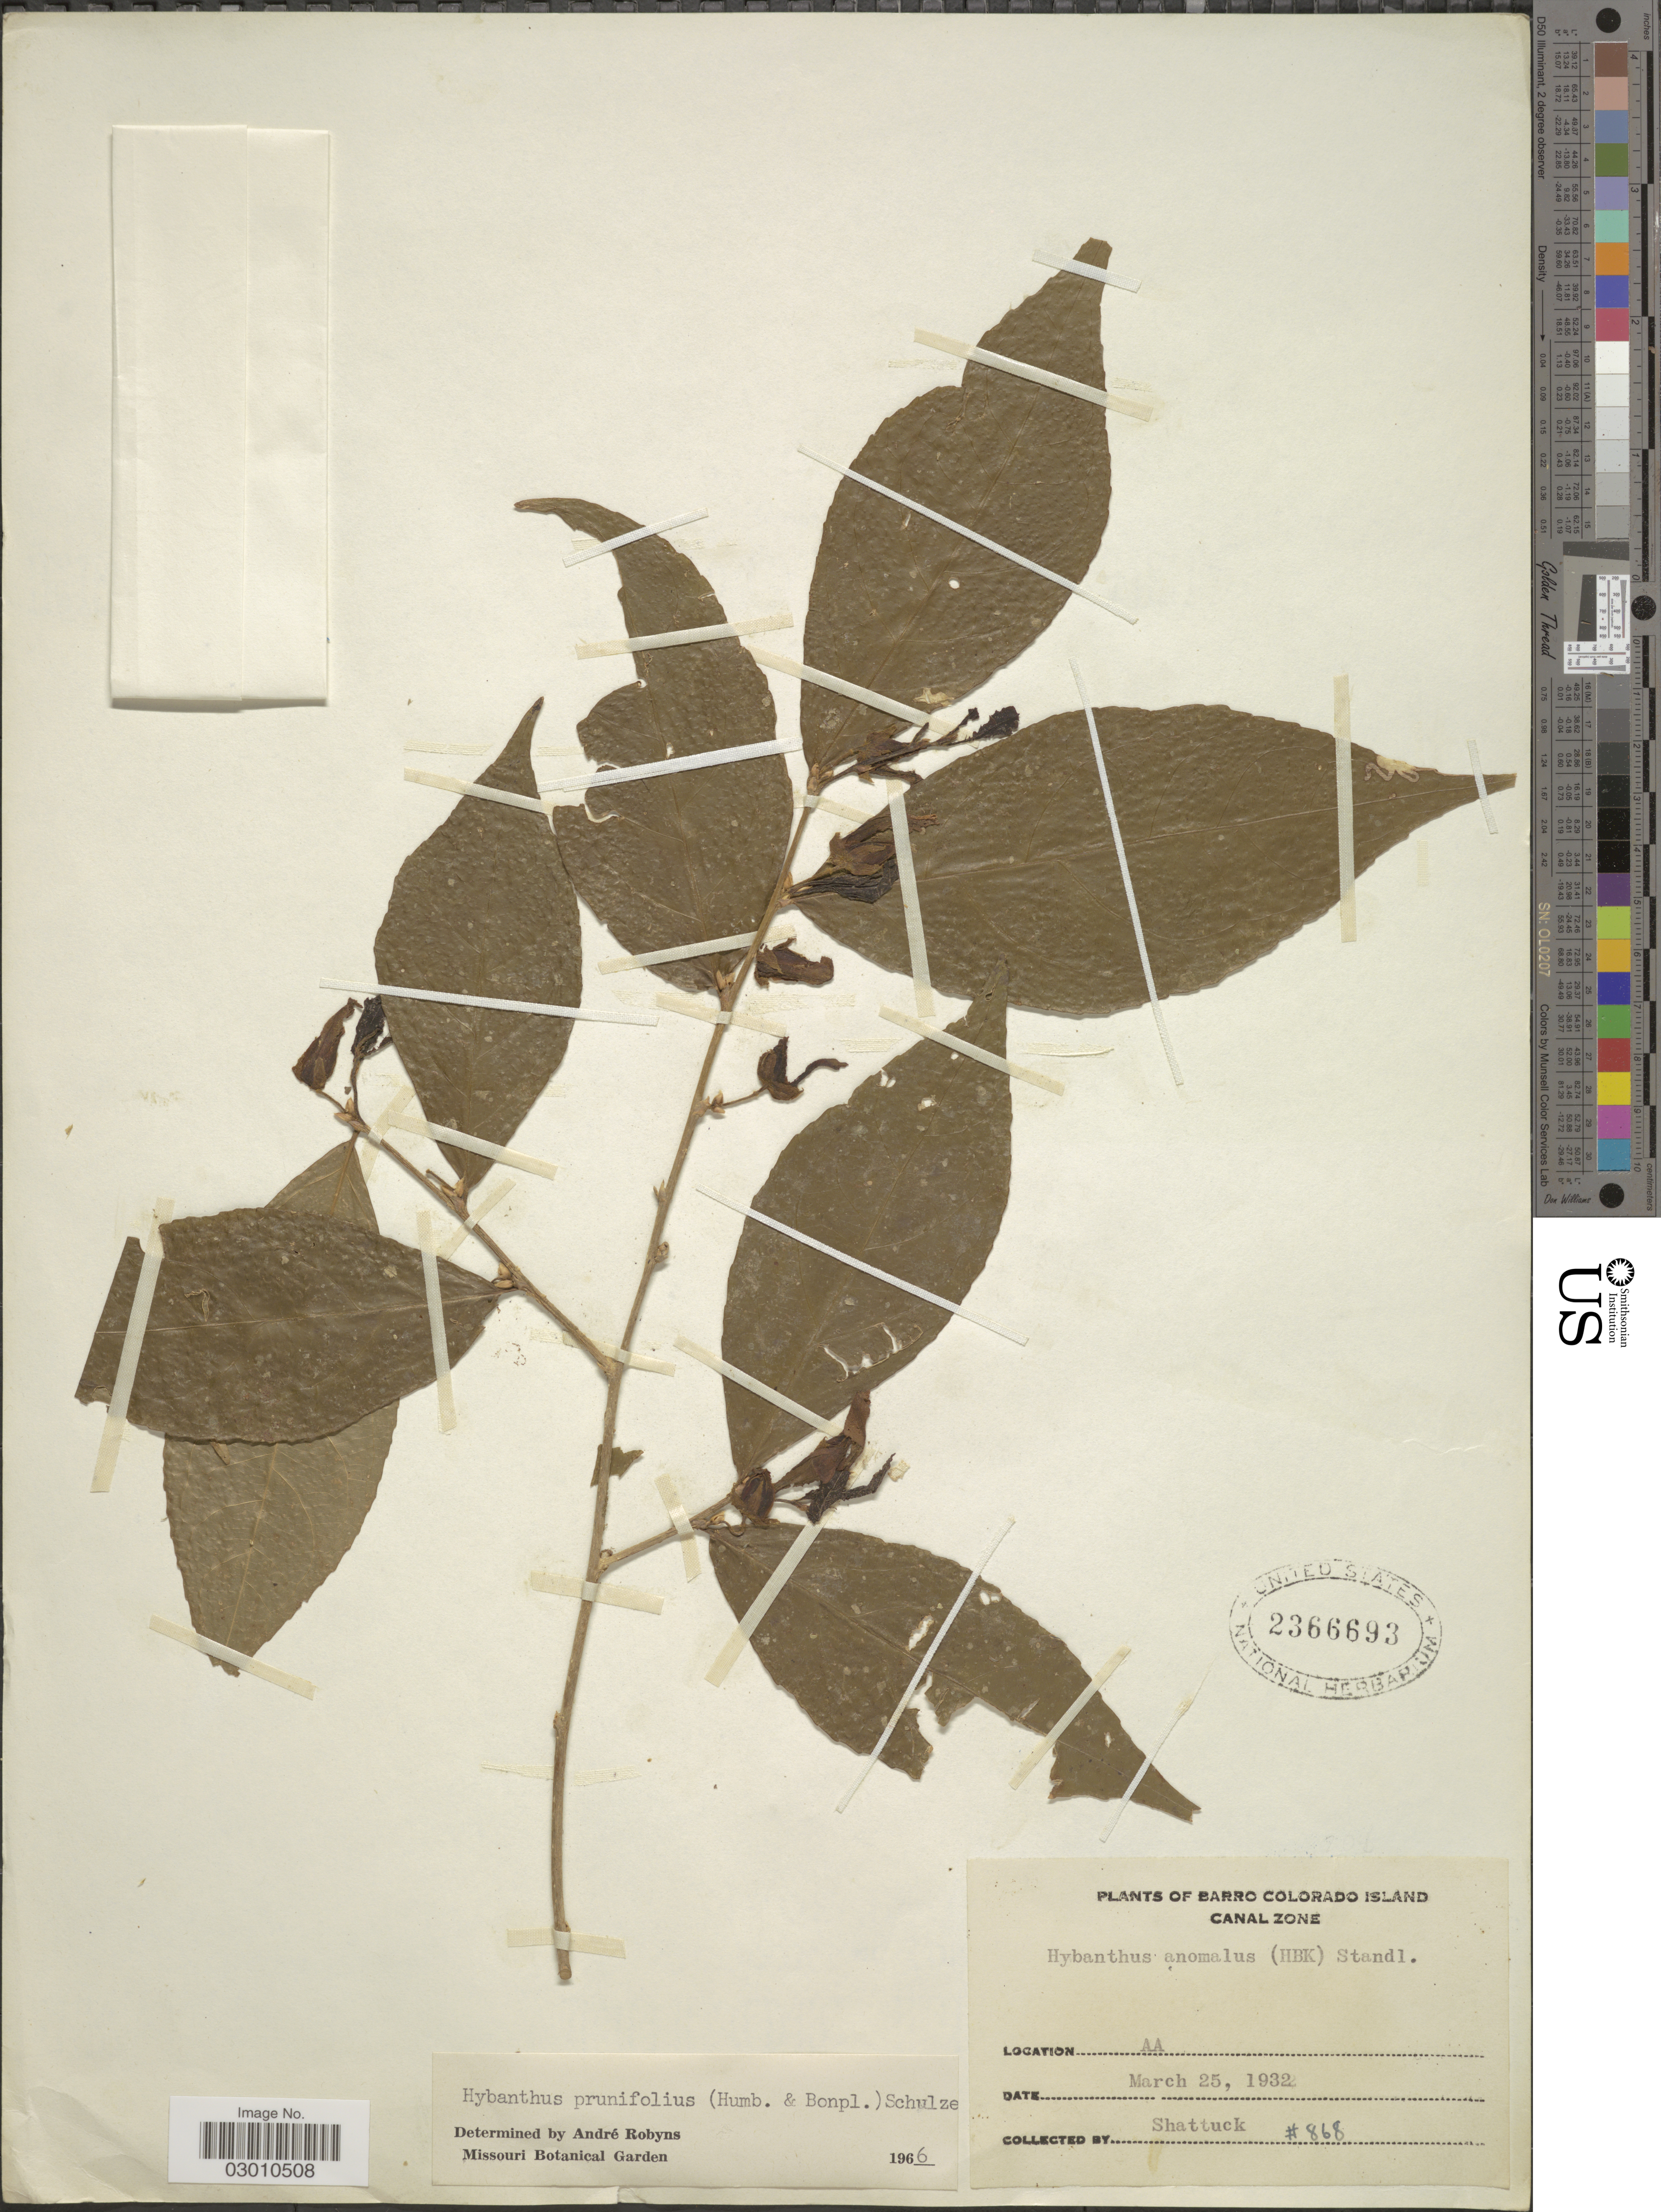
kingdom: Plantae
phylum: Tracheophyta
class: Magnoliopsida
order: Malpighiales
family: Violaceae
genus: Pombalia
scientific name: Pombalia prunifolia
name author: (Humb. & Bonpl. ex Willd.) Paula-Souza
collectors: Shattuck, --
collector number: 868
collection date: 1932-03-25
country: Panama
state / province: Panamá Oeste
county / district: Canal Zone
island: Barro Colorado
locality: Barro Colorado Island, Canal Zone. AA.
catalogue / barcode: US 2366693